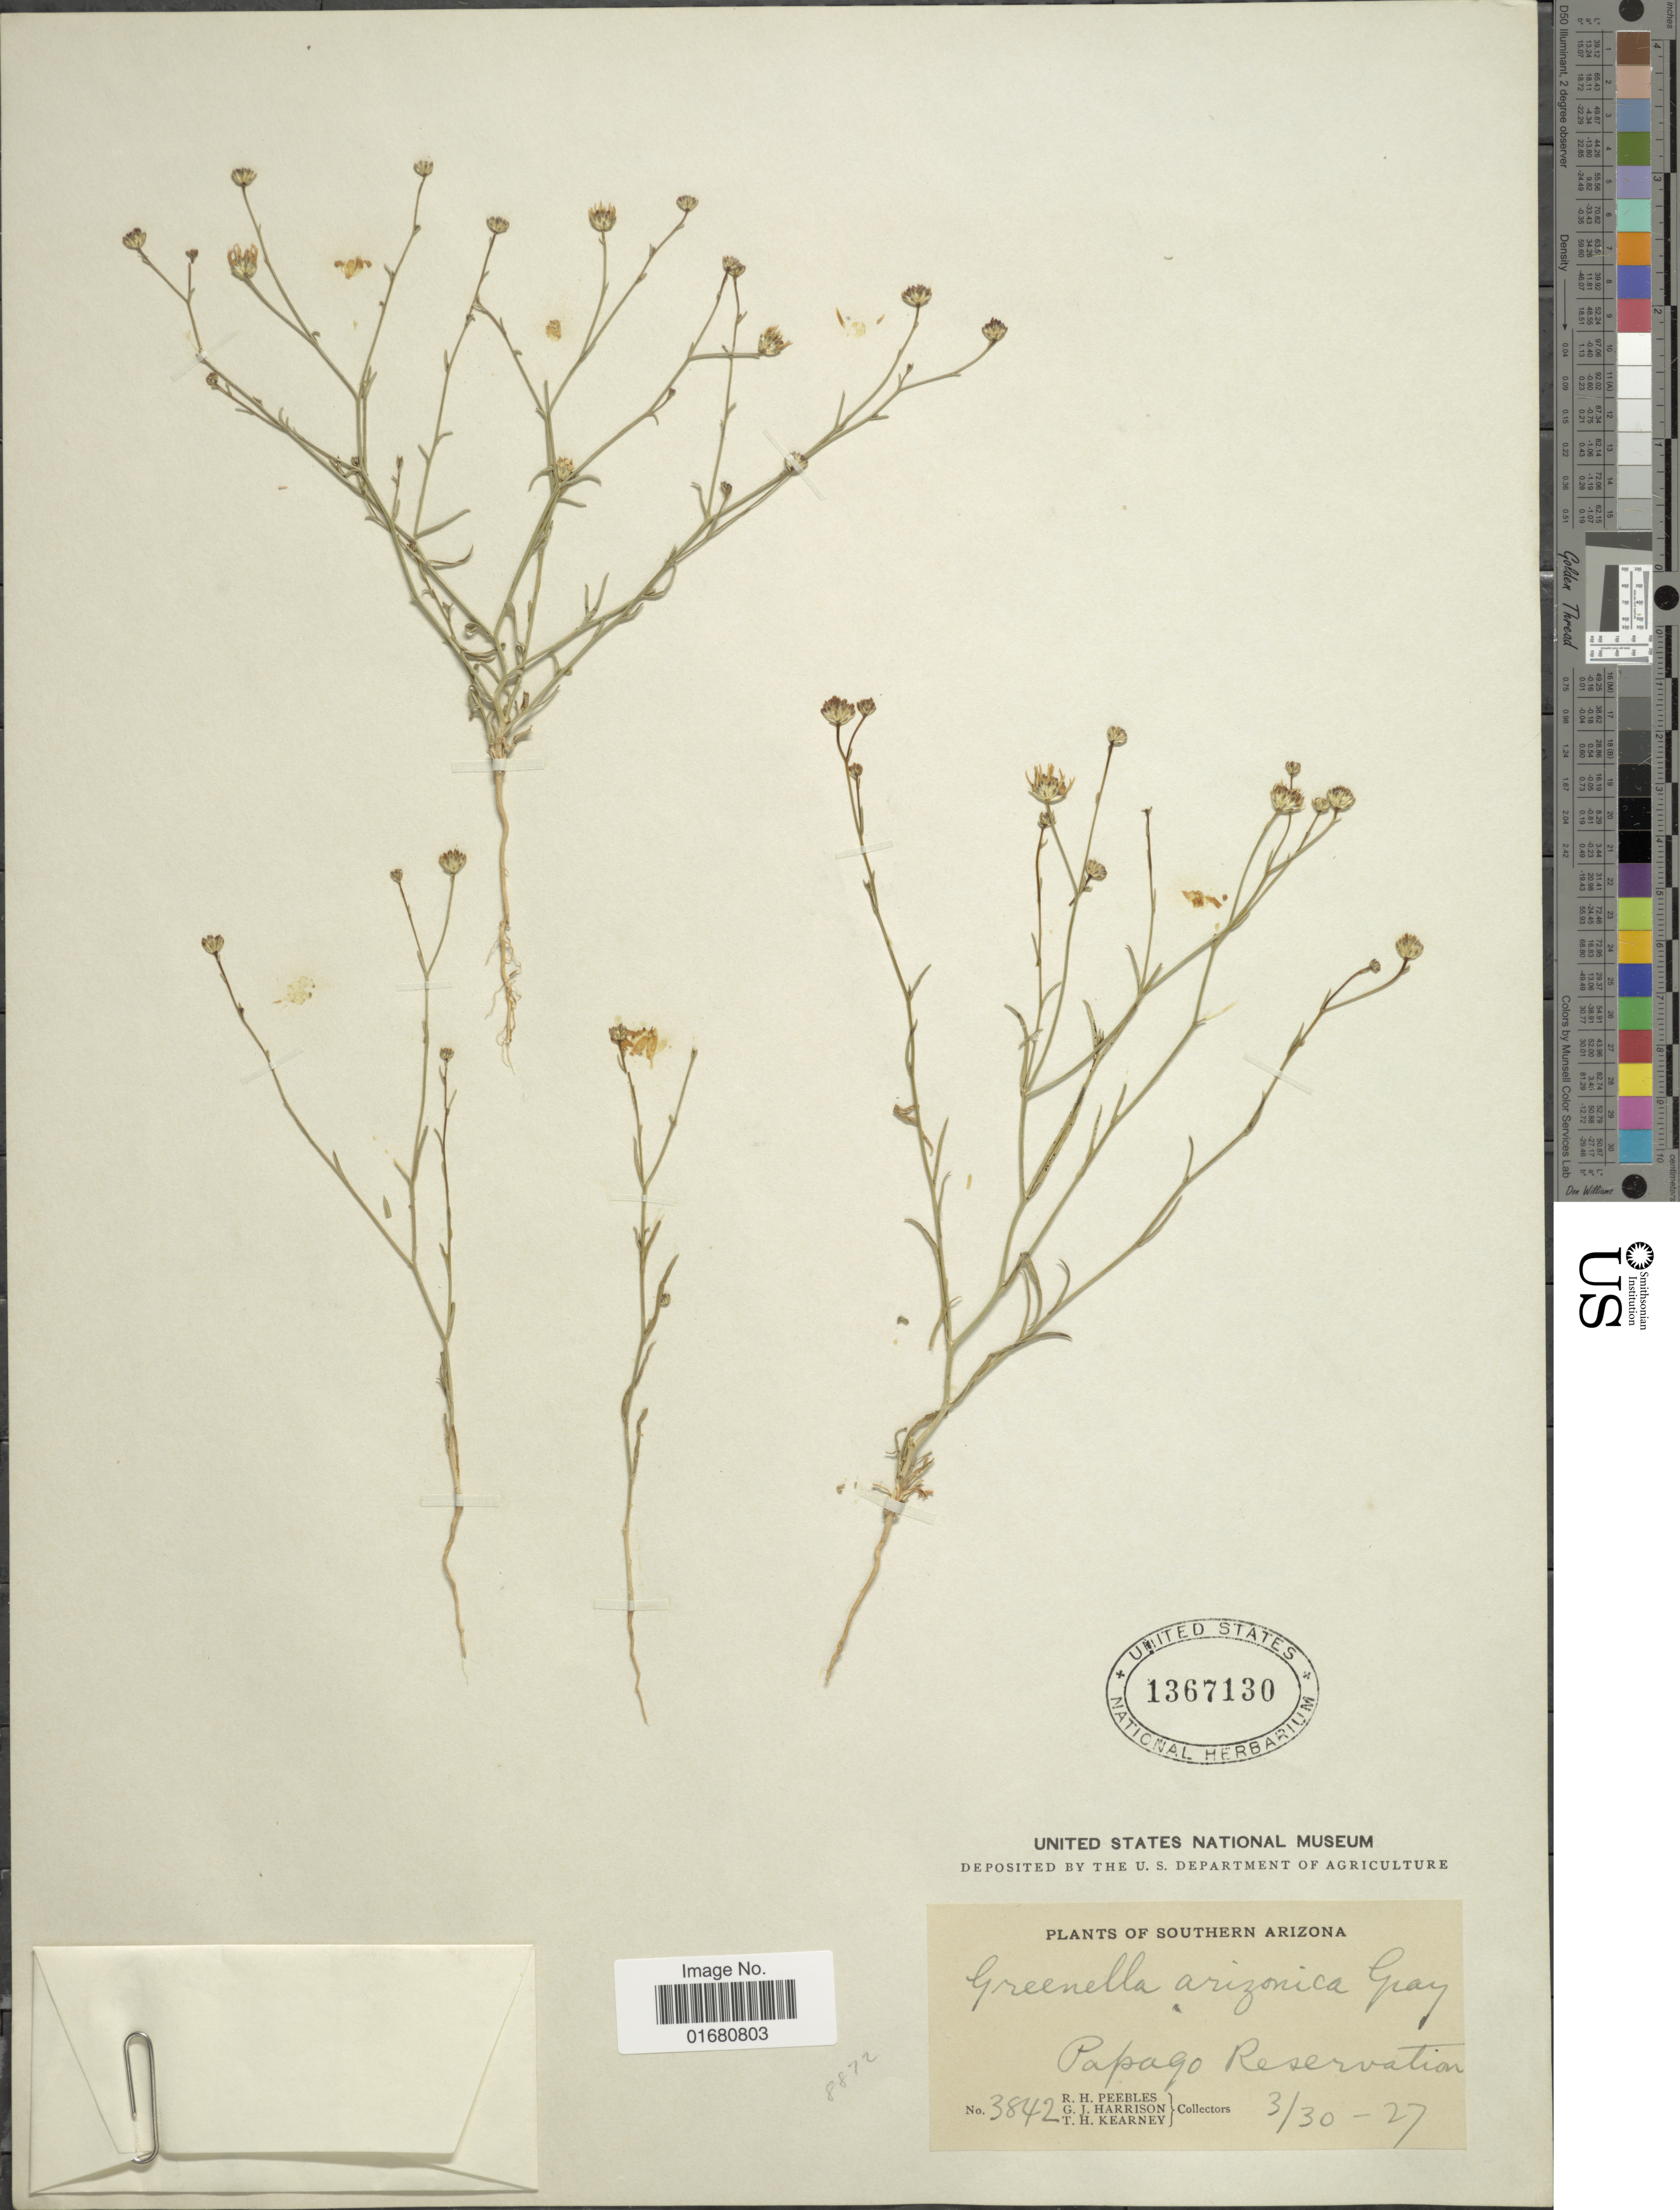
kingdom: Plantae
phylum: Tracheophyta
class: Magnoliopsida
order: Asterales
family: Asteraceae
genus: Gutierrezia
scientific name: Gutierrezia arizonica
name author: (A. Gray) M.A. Lane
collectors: R. H. Peebles, G. J. Harrison & T. H. Kearney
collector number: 3842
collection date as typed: Transcribed d/m/y: 30/3/27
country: United States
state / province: Arizona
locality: Southern Arizona, Papago Reservation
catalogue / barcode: US 1367130